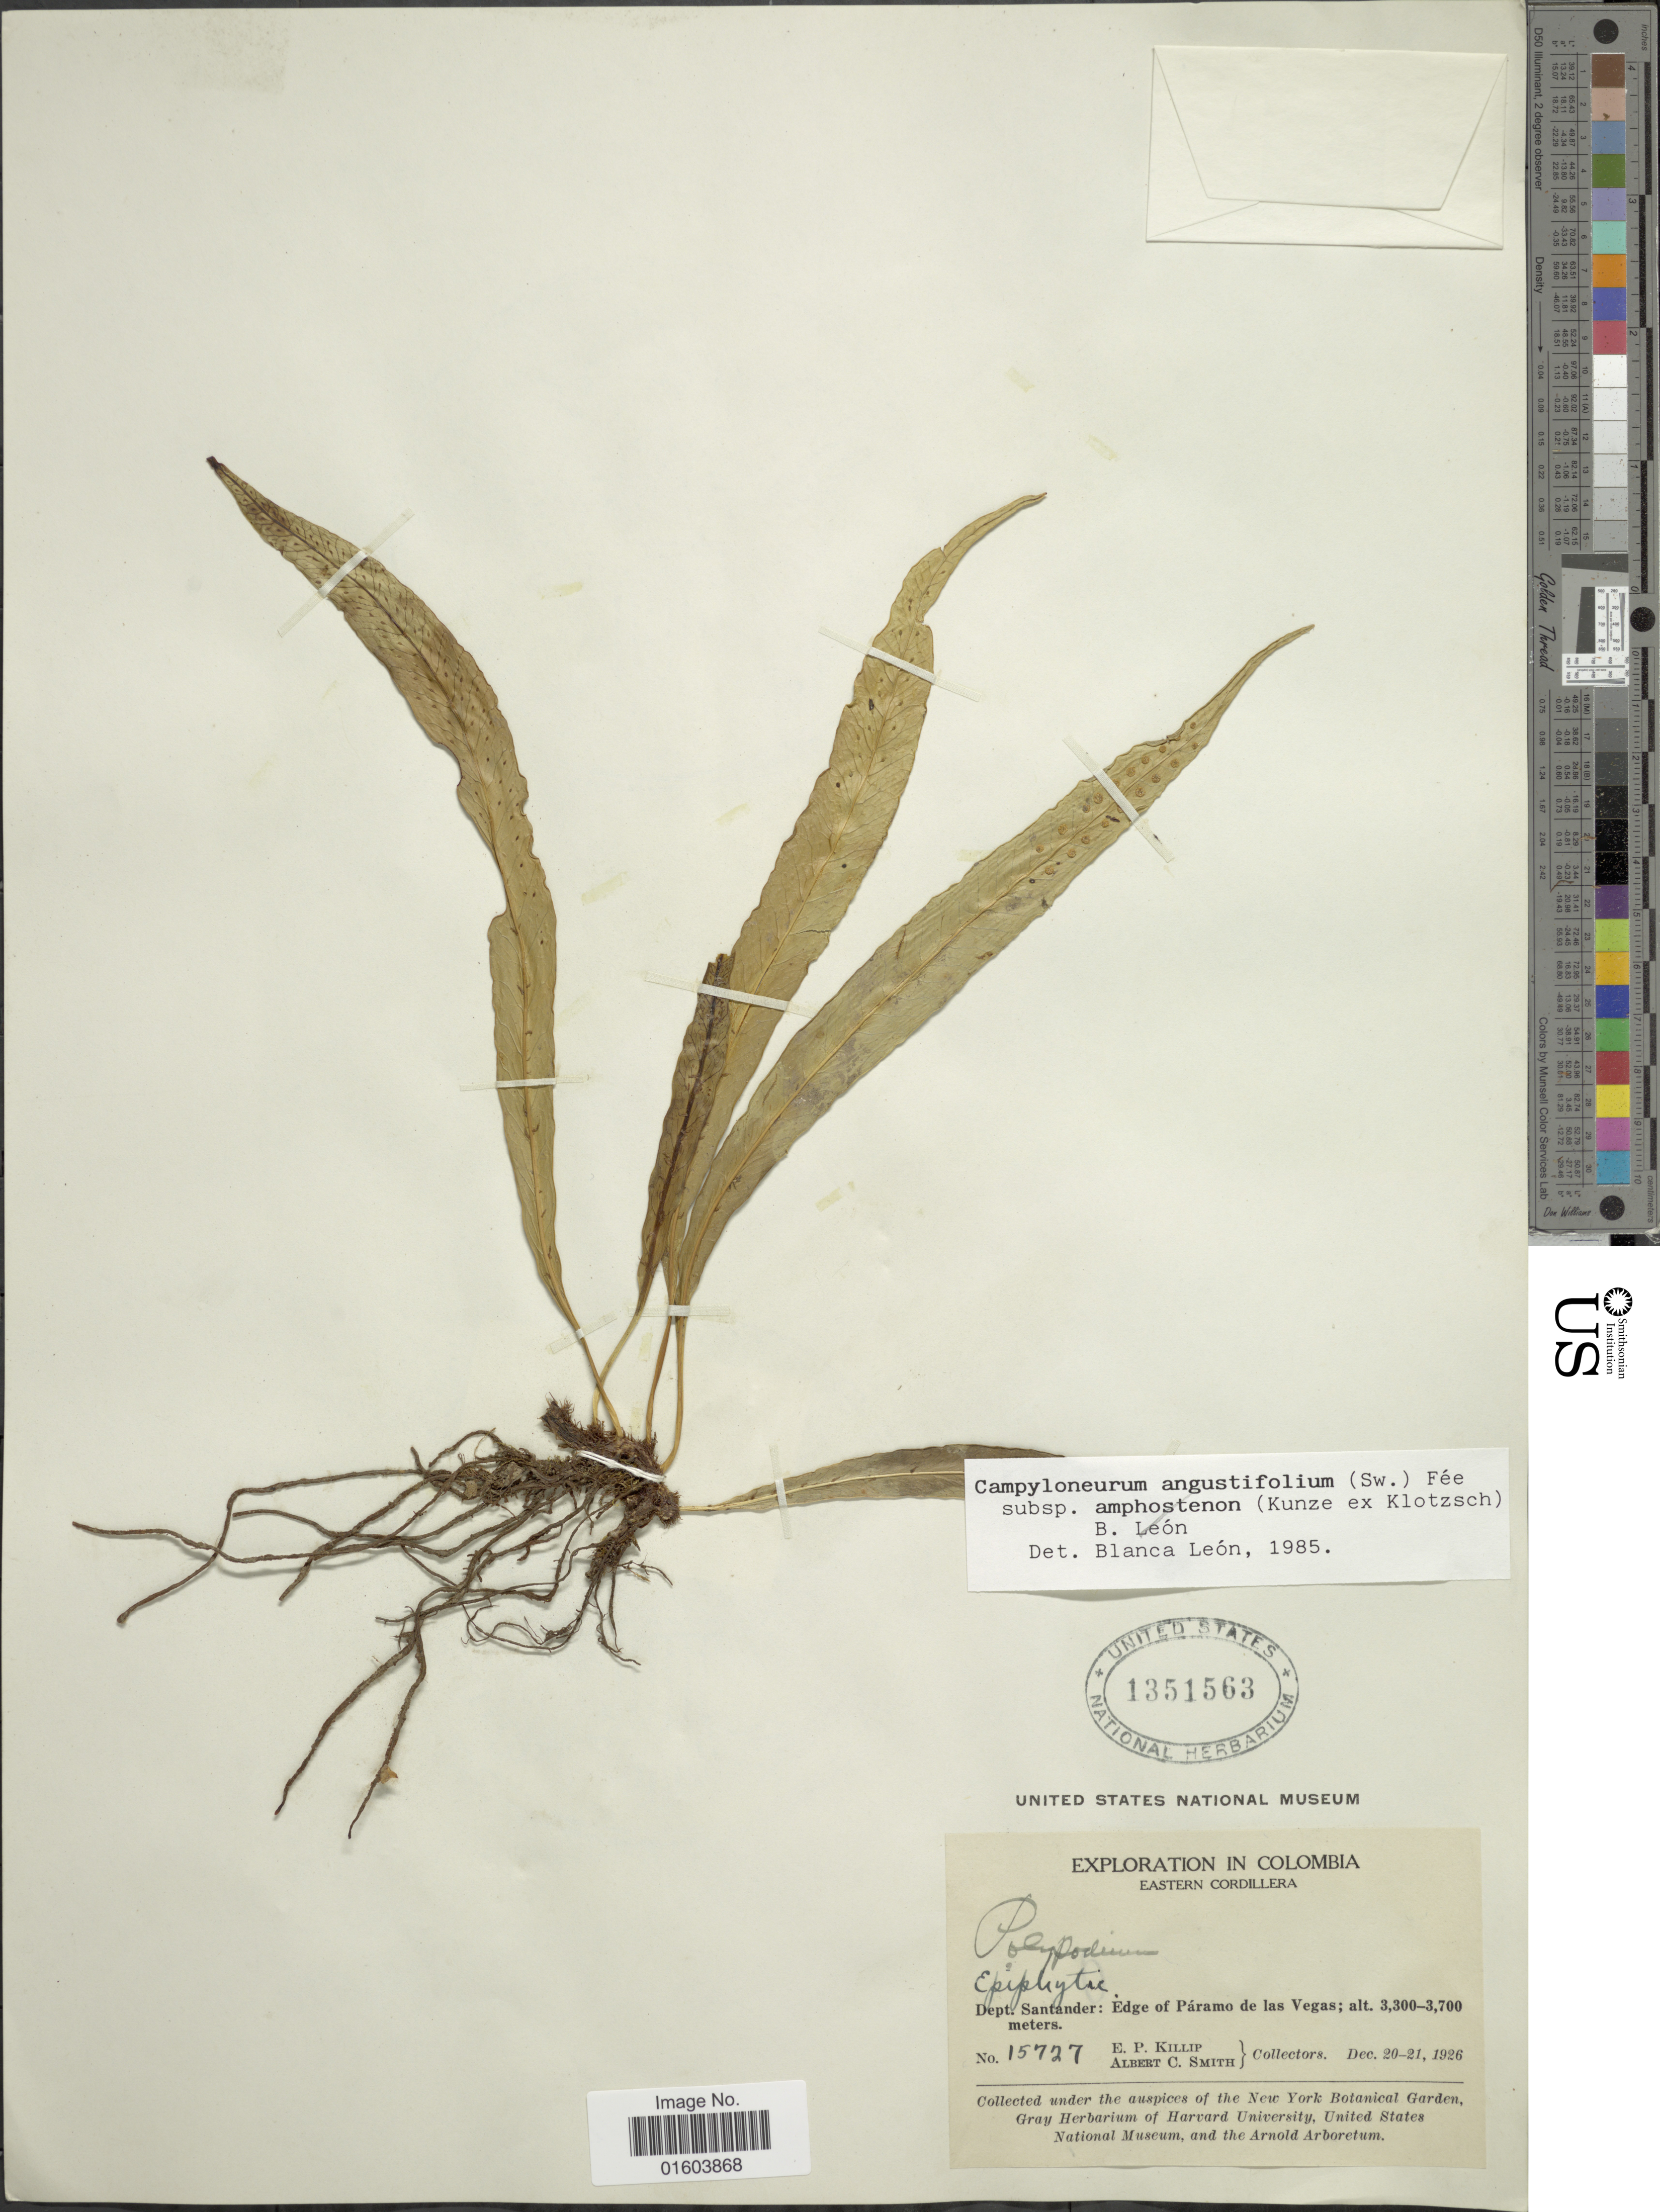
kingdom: Plantae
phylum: Tracheophyta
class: Polypodiopsida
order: Polypodiales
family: Polypodiaceae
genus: Campyloneurum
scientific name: Campyloneurum amphostenon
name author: (Kunze ex Klotzsch) Fée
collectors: E. P. Killip & A. C. Smith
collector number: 15727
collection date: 1926-12-20/1926-12-21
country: Colombia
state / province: Santander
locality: Eastern Cordillera. Dept. Santander: Edge of Paramo de las Vegas.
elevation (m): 3300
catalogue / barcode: US 1351563